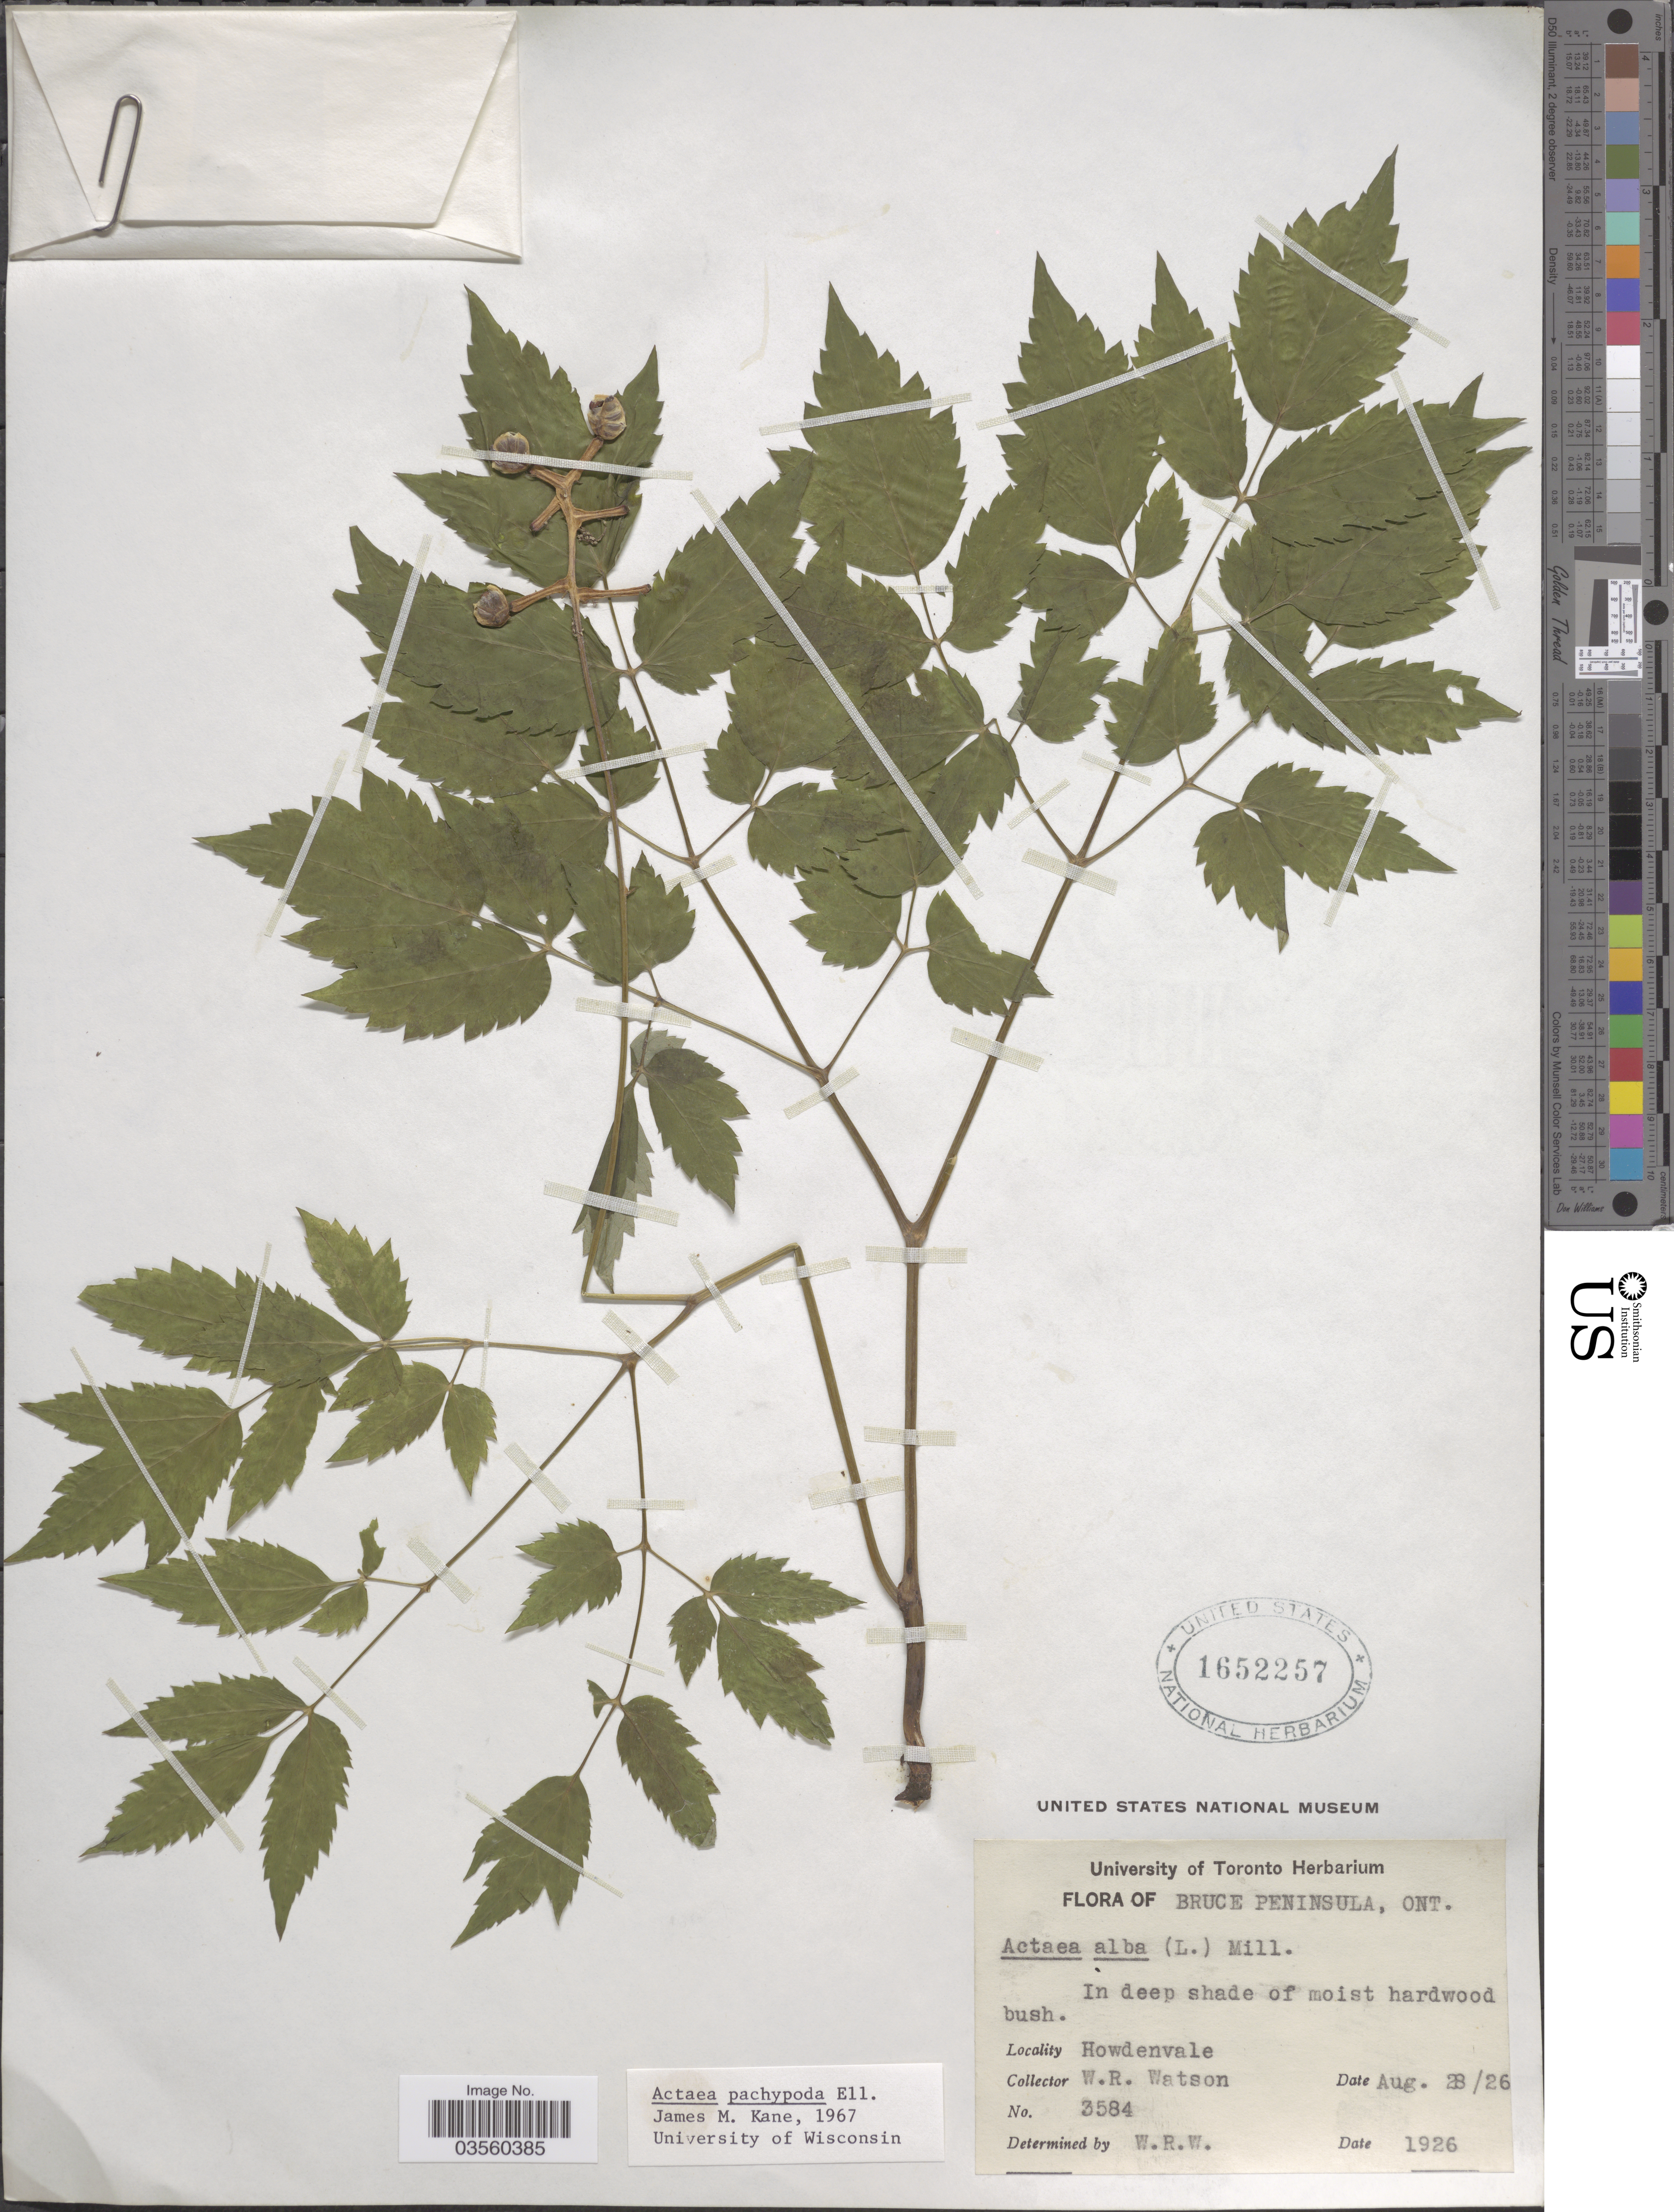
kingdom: Plantae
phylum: Tracheophyta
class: Magnoliopsida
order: Ranunculales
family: Ranunculaceae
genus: Actaea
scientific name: Actaea pachypoda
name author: Elliott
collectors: W. R. Watson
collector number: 3584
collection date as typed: Transcribed d/m/y: 28/8/26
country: Canada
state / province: Ontario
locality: Bruce Peninsula. Howdenvale.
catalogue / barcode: US 1652257